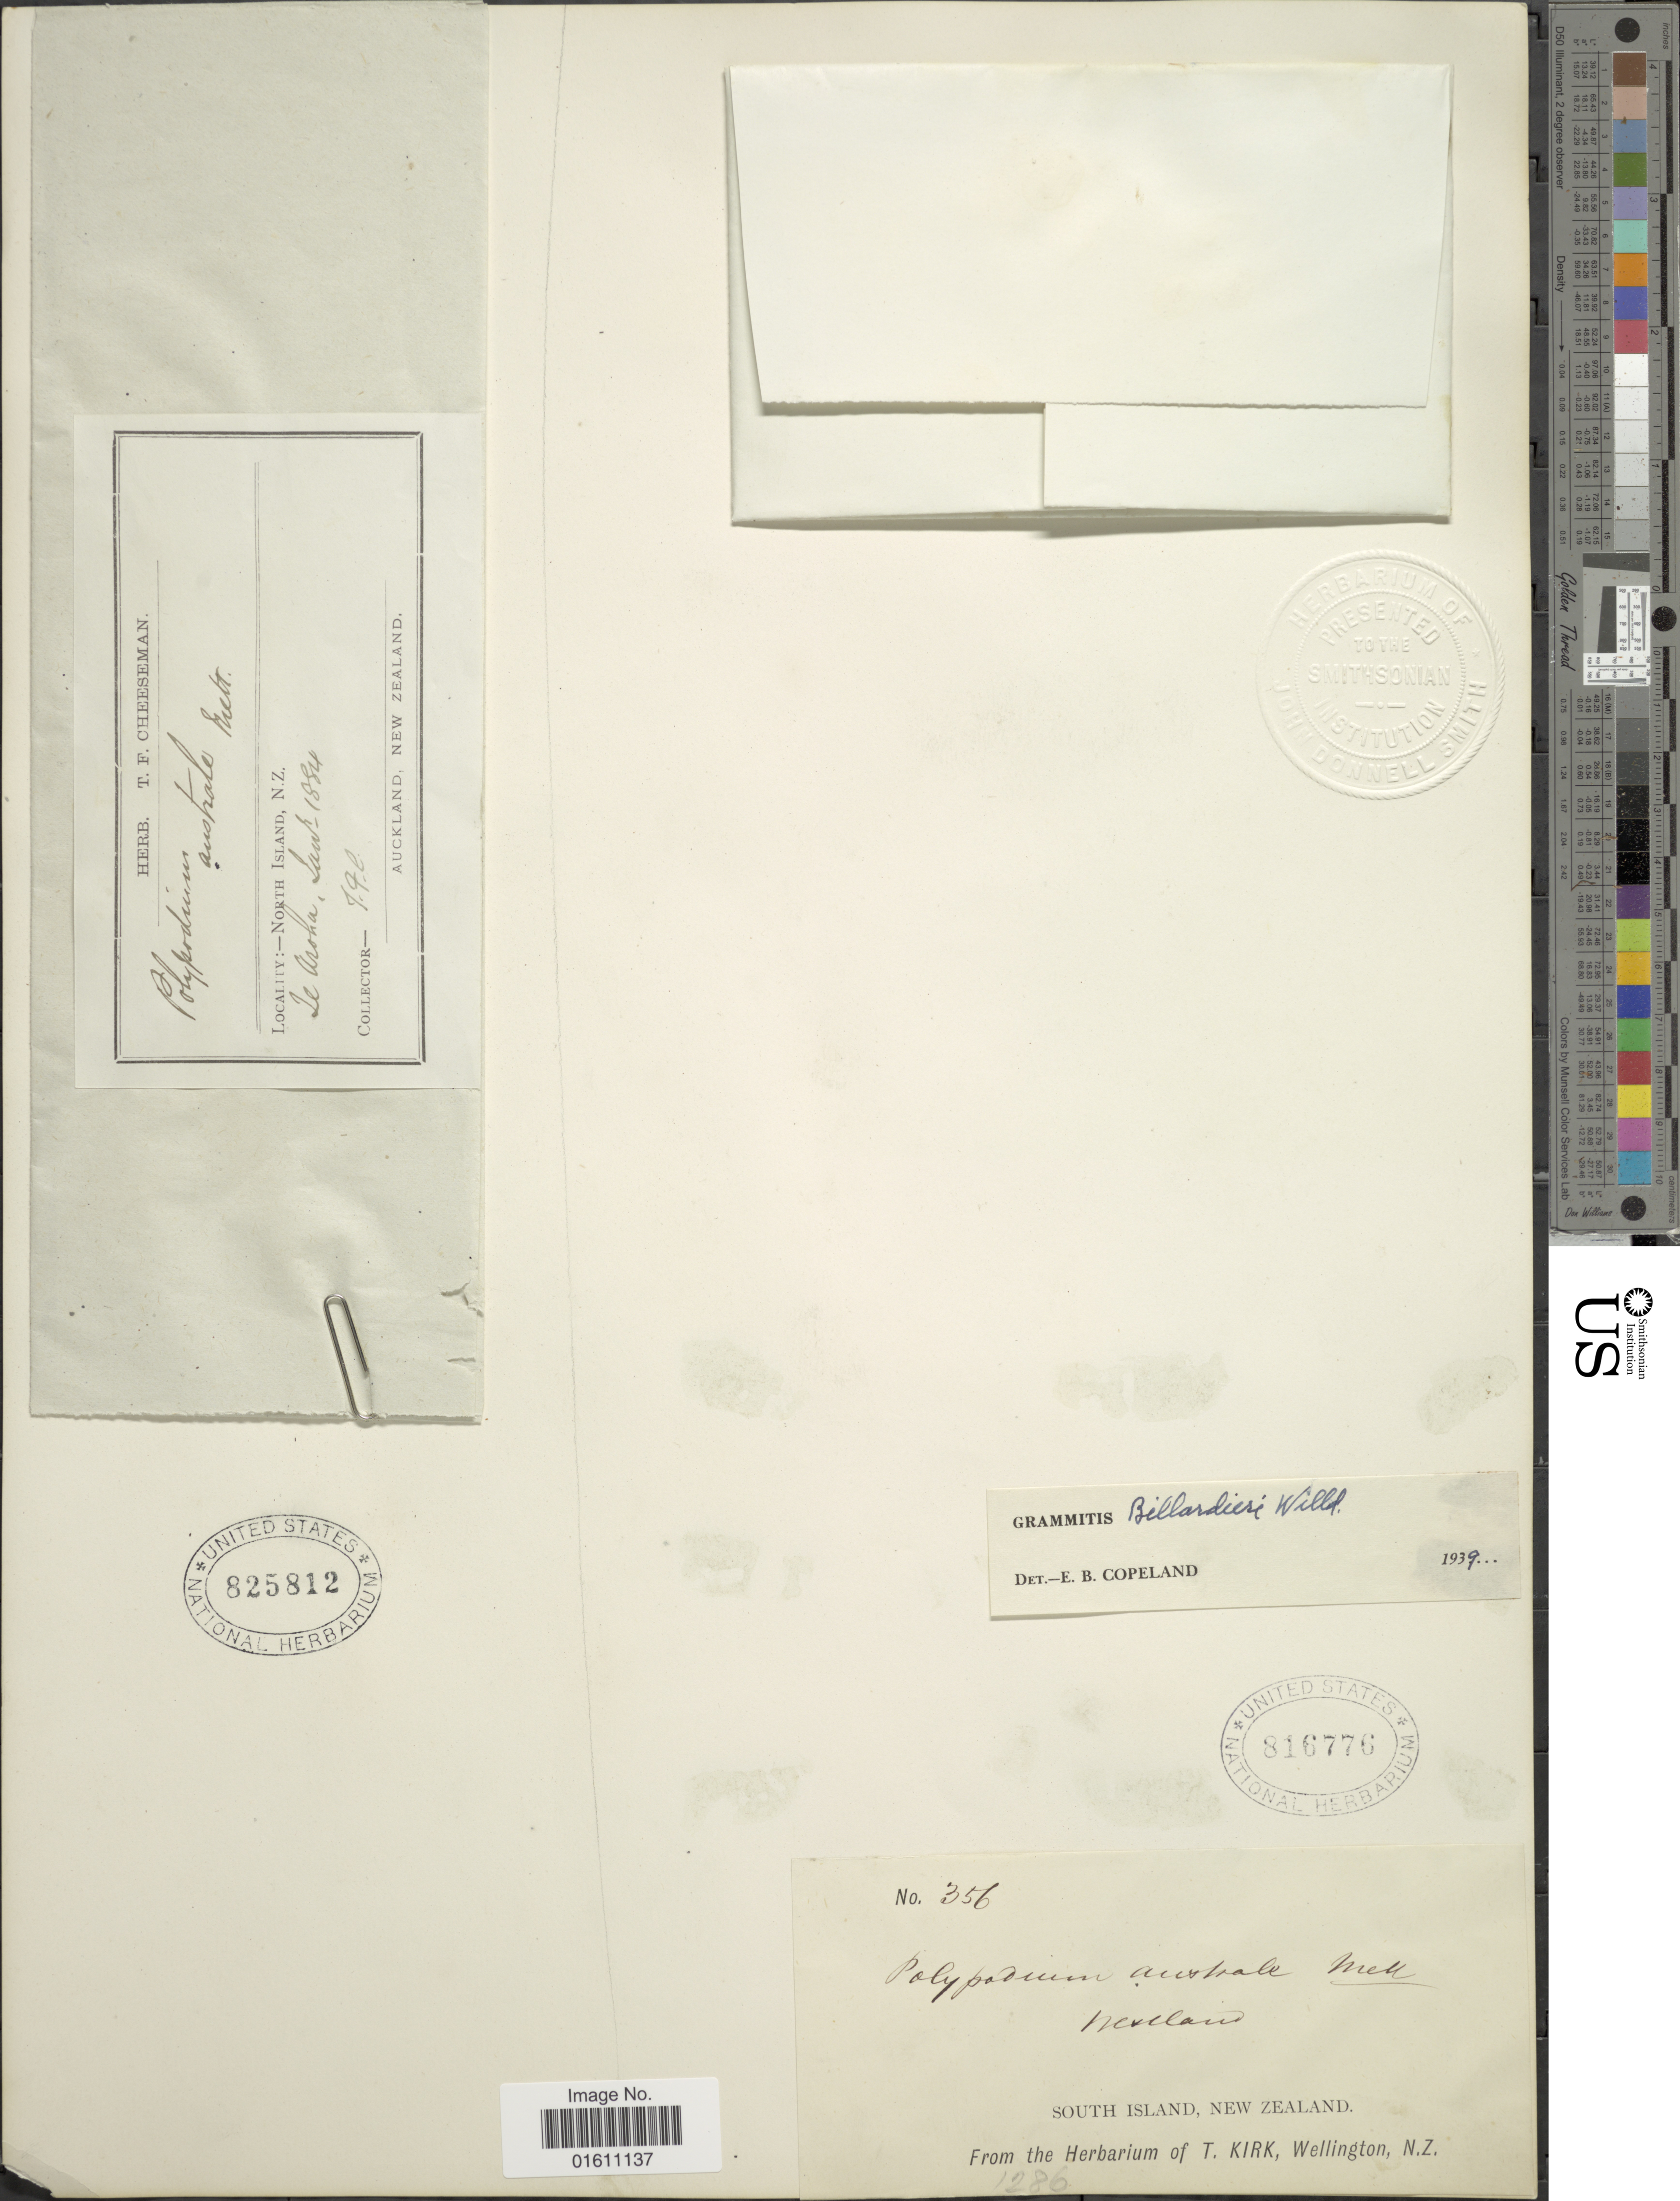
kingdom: Plantae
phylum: Tracheophyta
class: Polypodiopsida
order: Polypodiales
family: Polypodiaceae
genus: Notogrammitis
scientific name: Notogrammitis billardierei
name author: (Willd.) Parris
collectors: T. F. Cheeseman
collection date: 1884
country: New Zealand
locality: North Island, N.Z. Auckland, New Zealand.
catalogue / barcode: US 825812-2